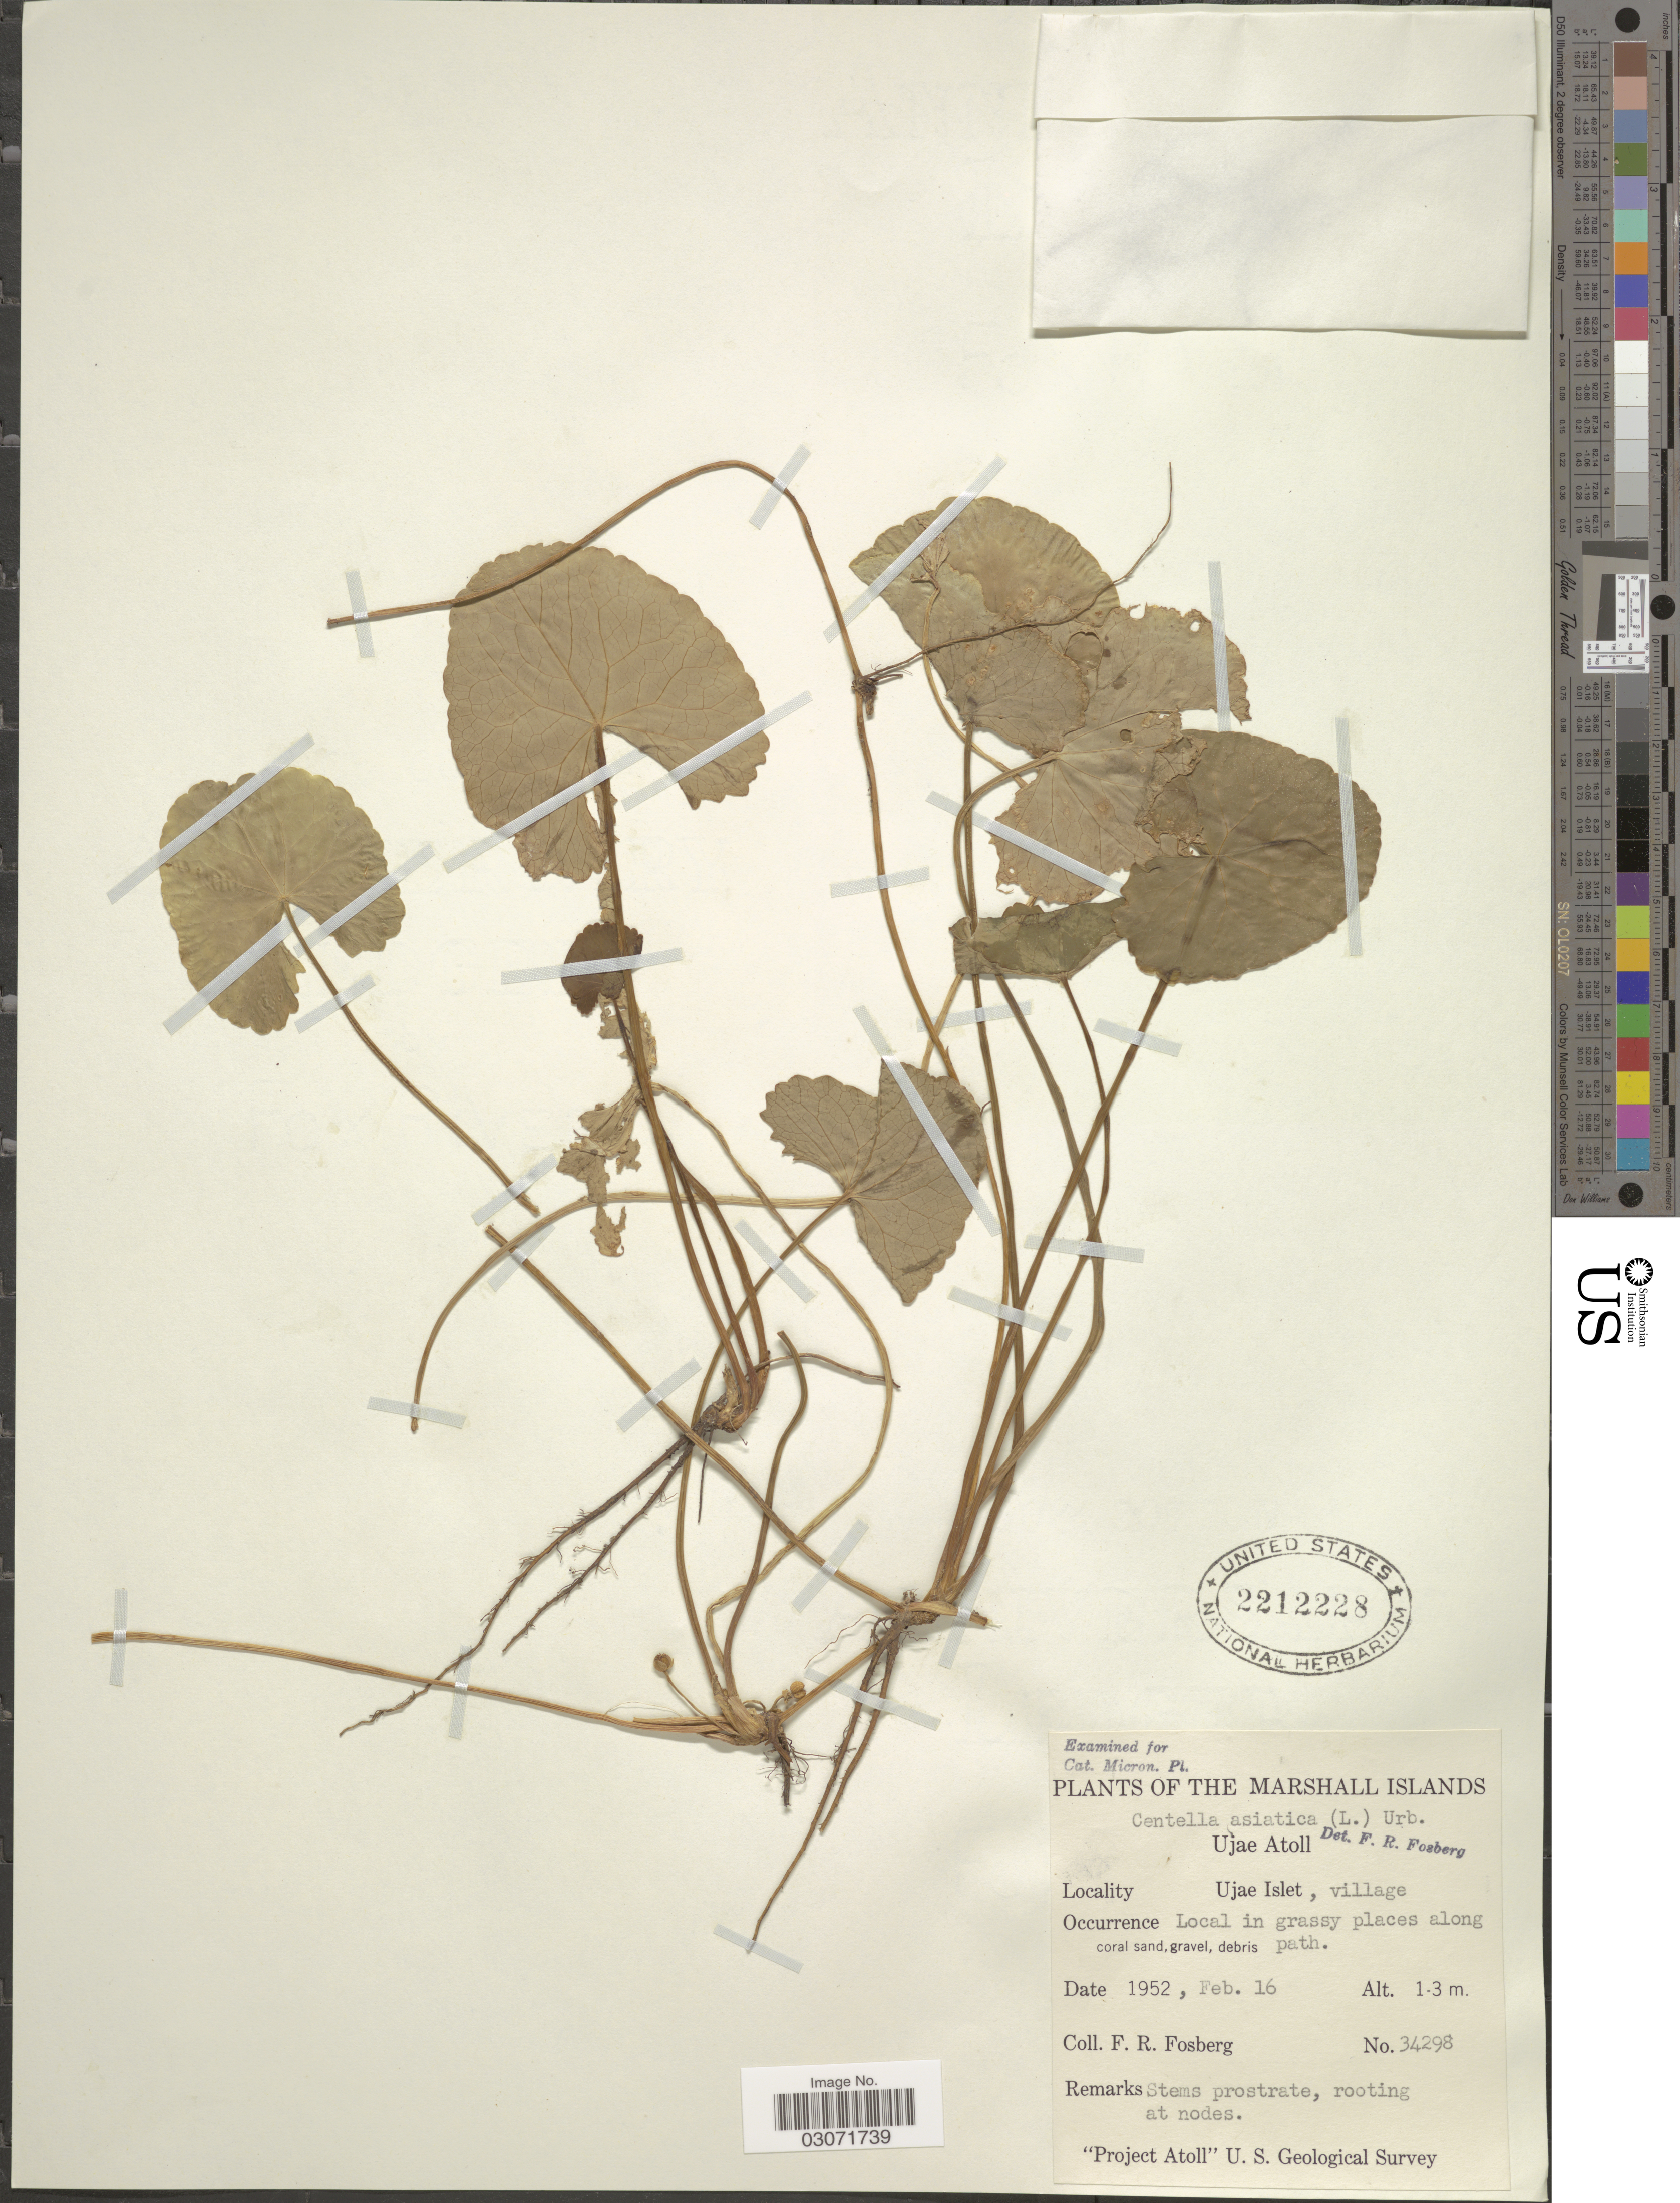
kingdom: Plantae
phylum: Tracheophyta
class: Magnoliopsida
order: Apiales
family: Apiaceae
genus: Centella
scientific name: Centella asiatica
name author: (L.) Urb.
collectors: F. R. Fosberg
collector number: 34298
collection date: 1952-02-16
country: Marshall Islands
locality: Ujae Atoll. Ujae Islet, village.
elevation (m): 1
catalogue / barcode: US 2212228